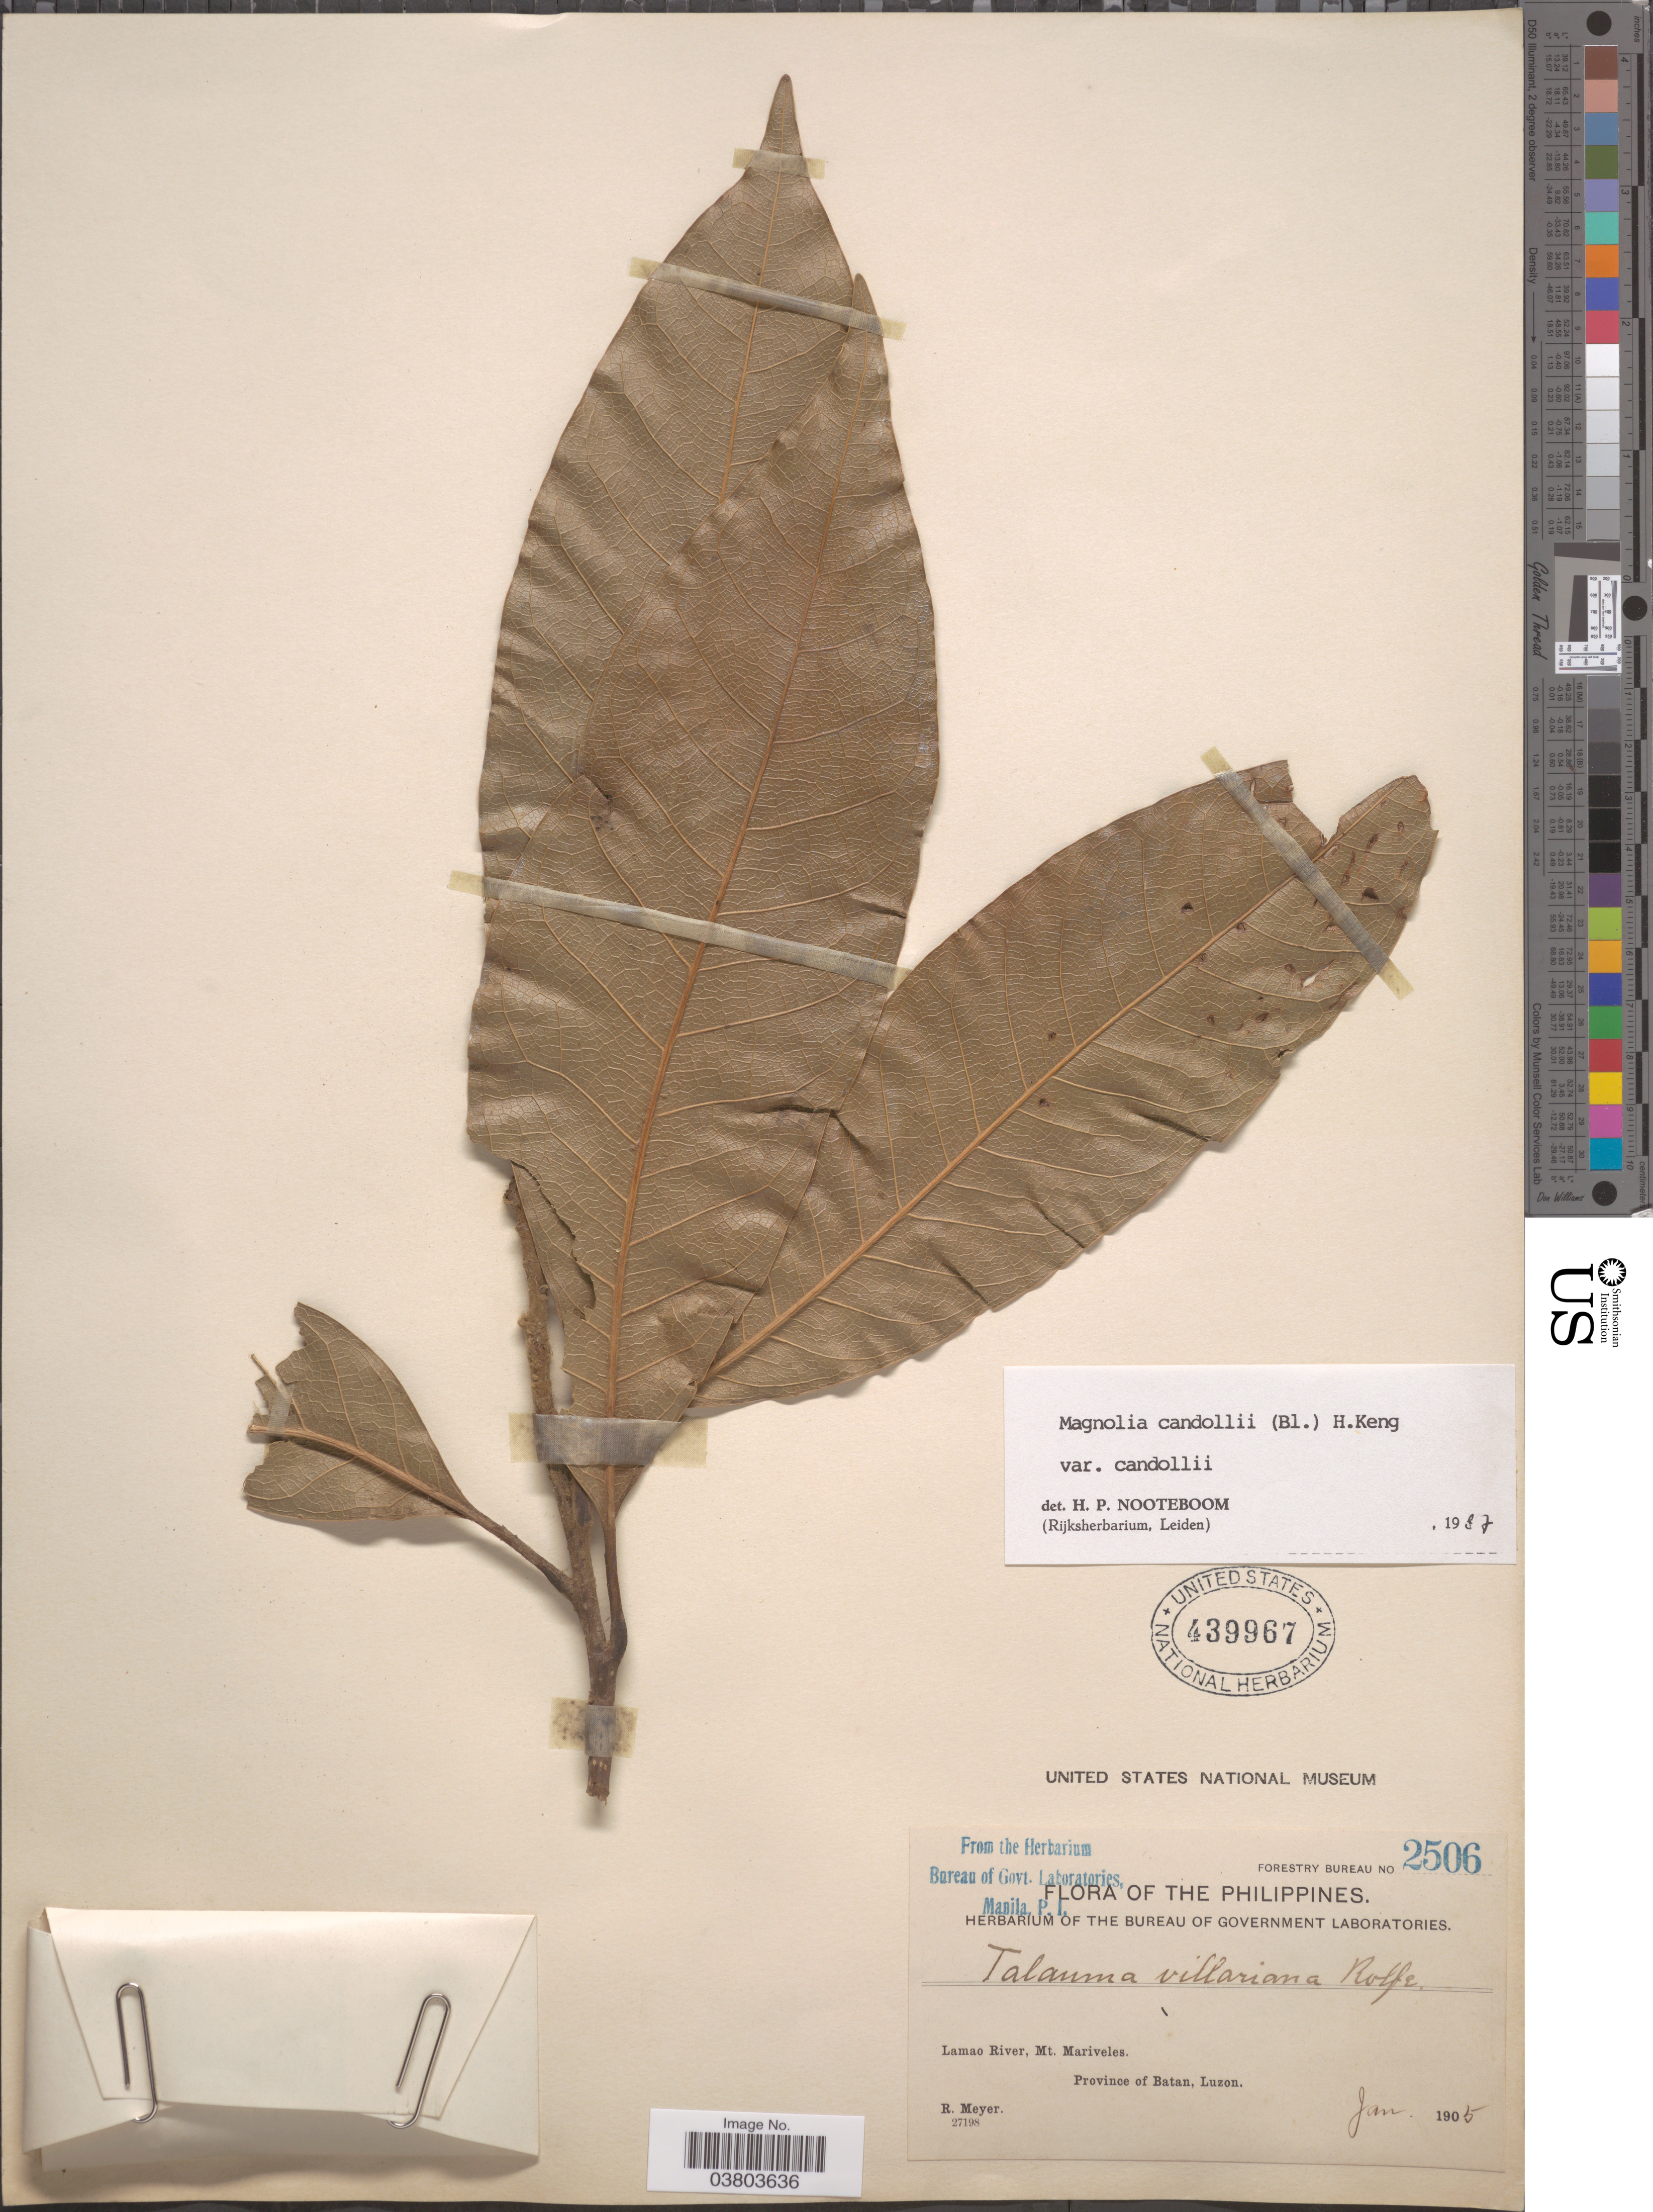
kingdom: Plantae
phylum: Tracheophyta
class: Magnoliopsida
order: Magnoliales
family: Magnoliaceae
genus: Magnolia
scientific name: Magnolia candollei var. candollei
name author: Link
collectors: R. Meyer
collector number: Forestry Bureau 2506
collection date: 1905-01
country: Philippines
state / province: Cagayan Valley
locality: Lamao River, Mt. Mariveles. Province of Batan, Luzon.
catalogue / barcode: US 439967